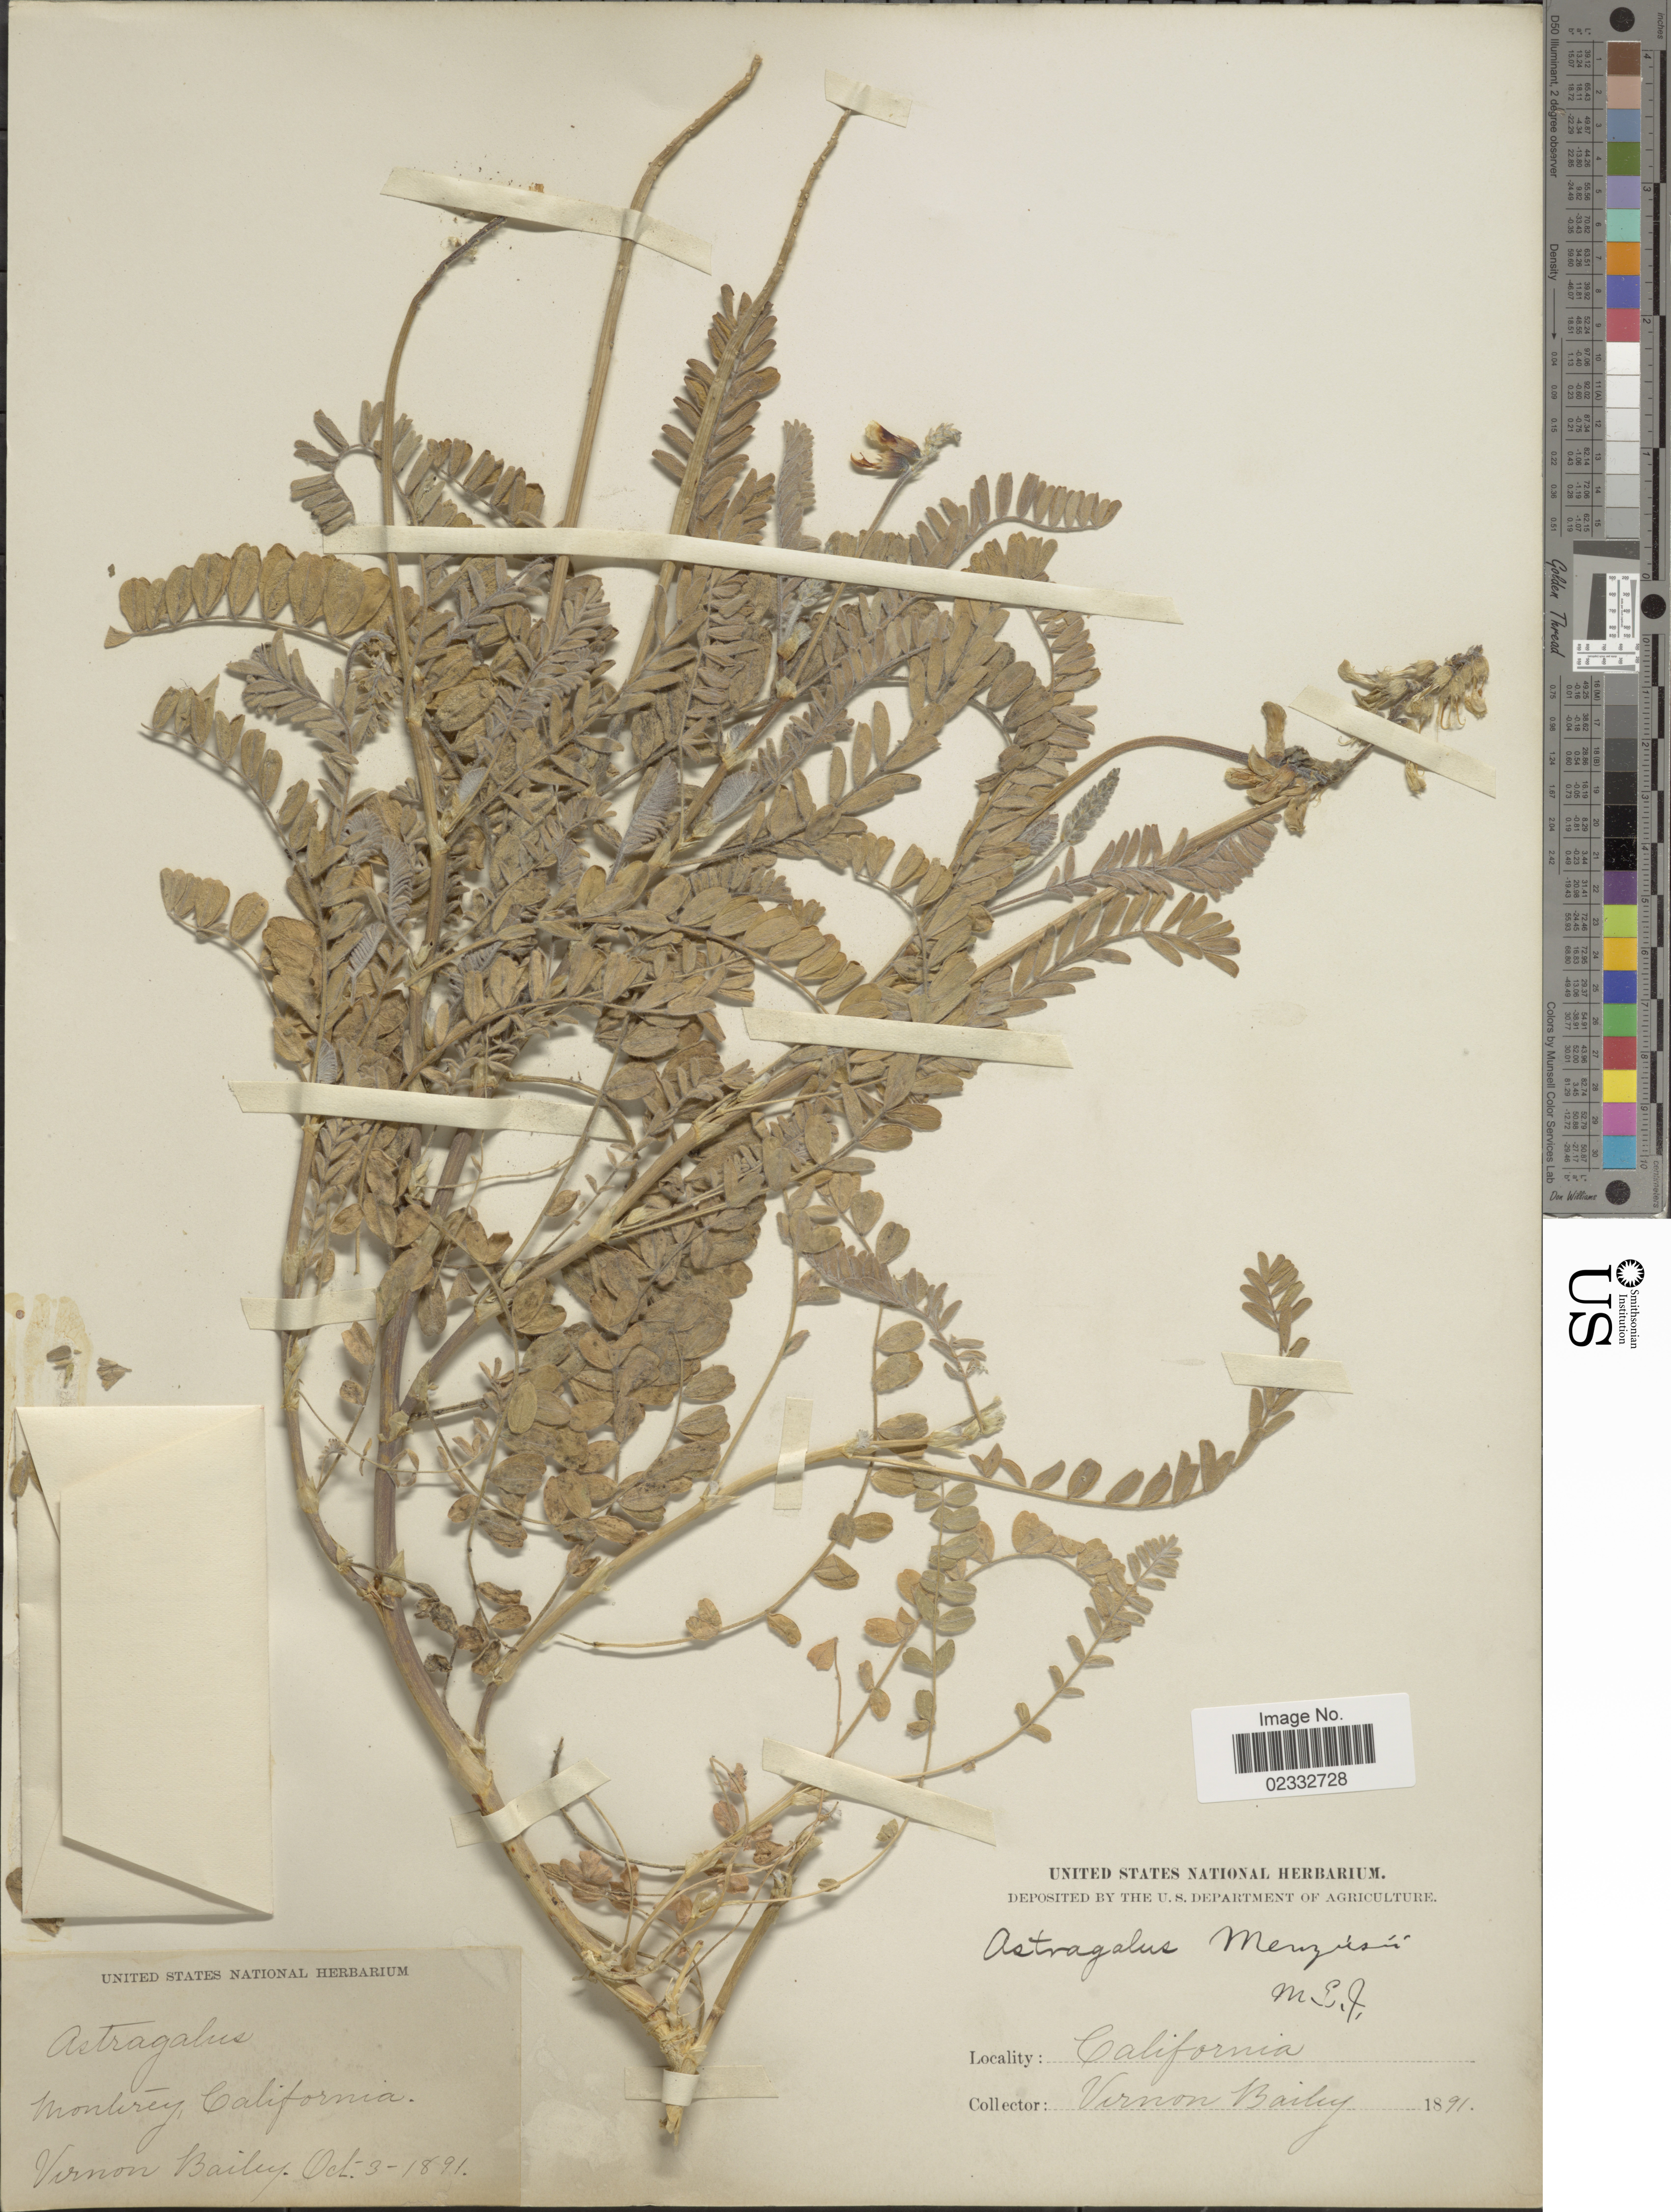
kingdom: Plantae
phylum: Tracheophyta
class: Magnoliopsida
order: Fabales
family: Fabaceae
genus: Astragalus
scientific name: Astragalus menziesii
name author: A. Gray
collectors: V. O. Bailey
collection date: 1891-10-03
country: United States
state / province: California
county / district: Monterey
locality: Monterey